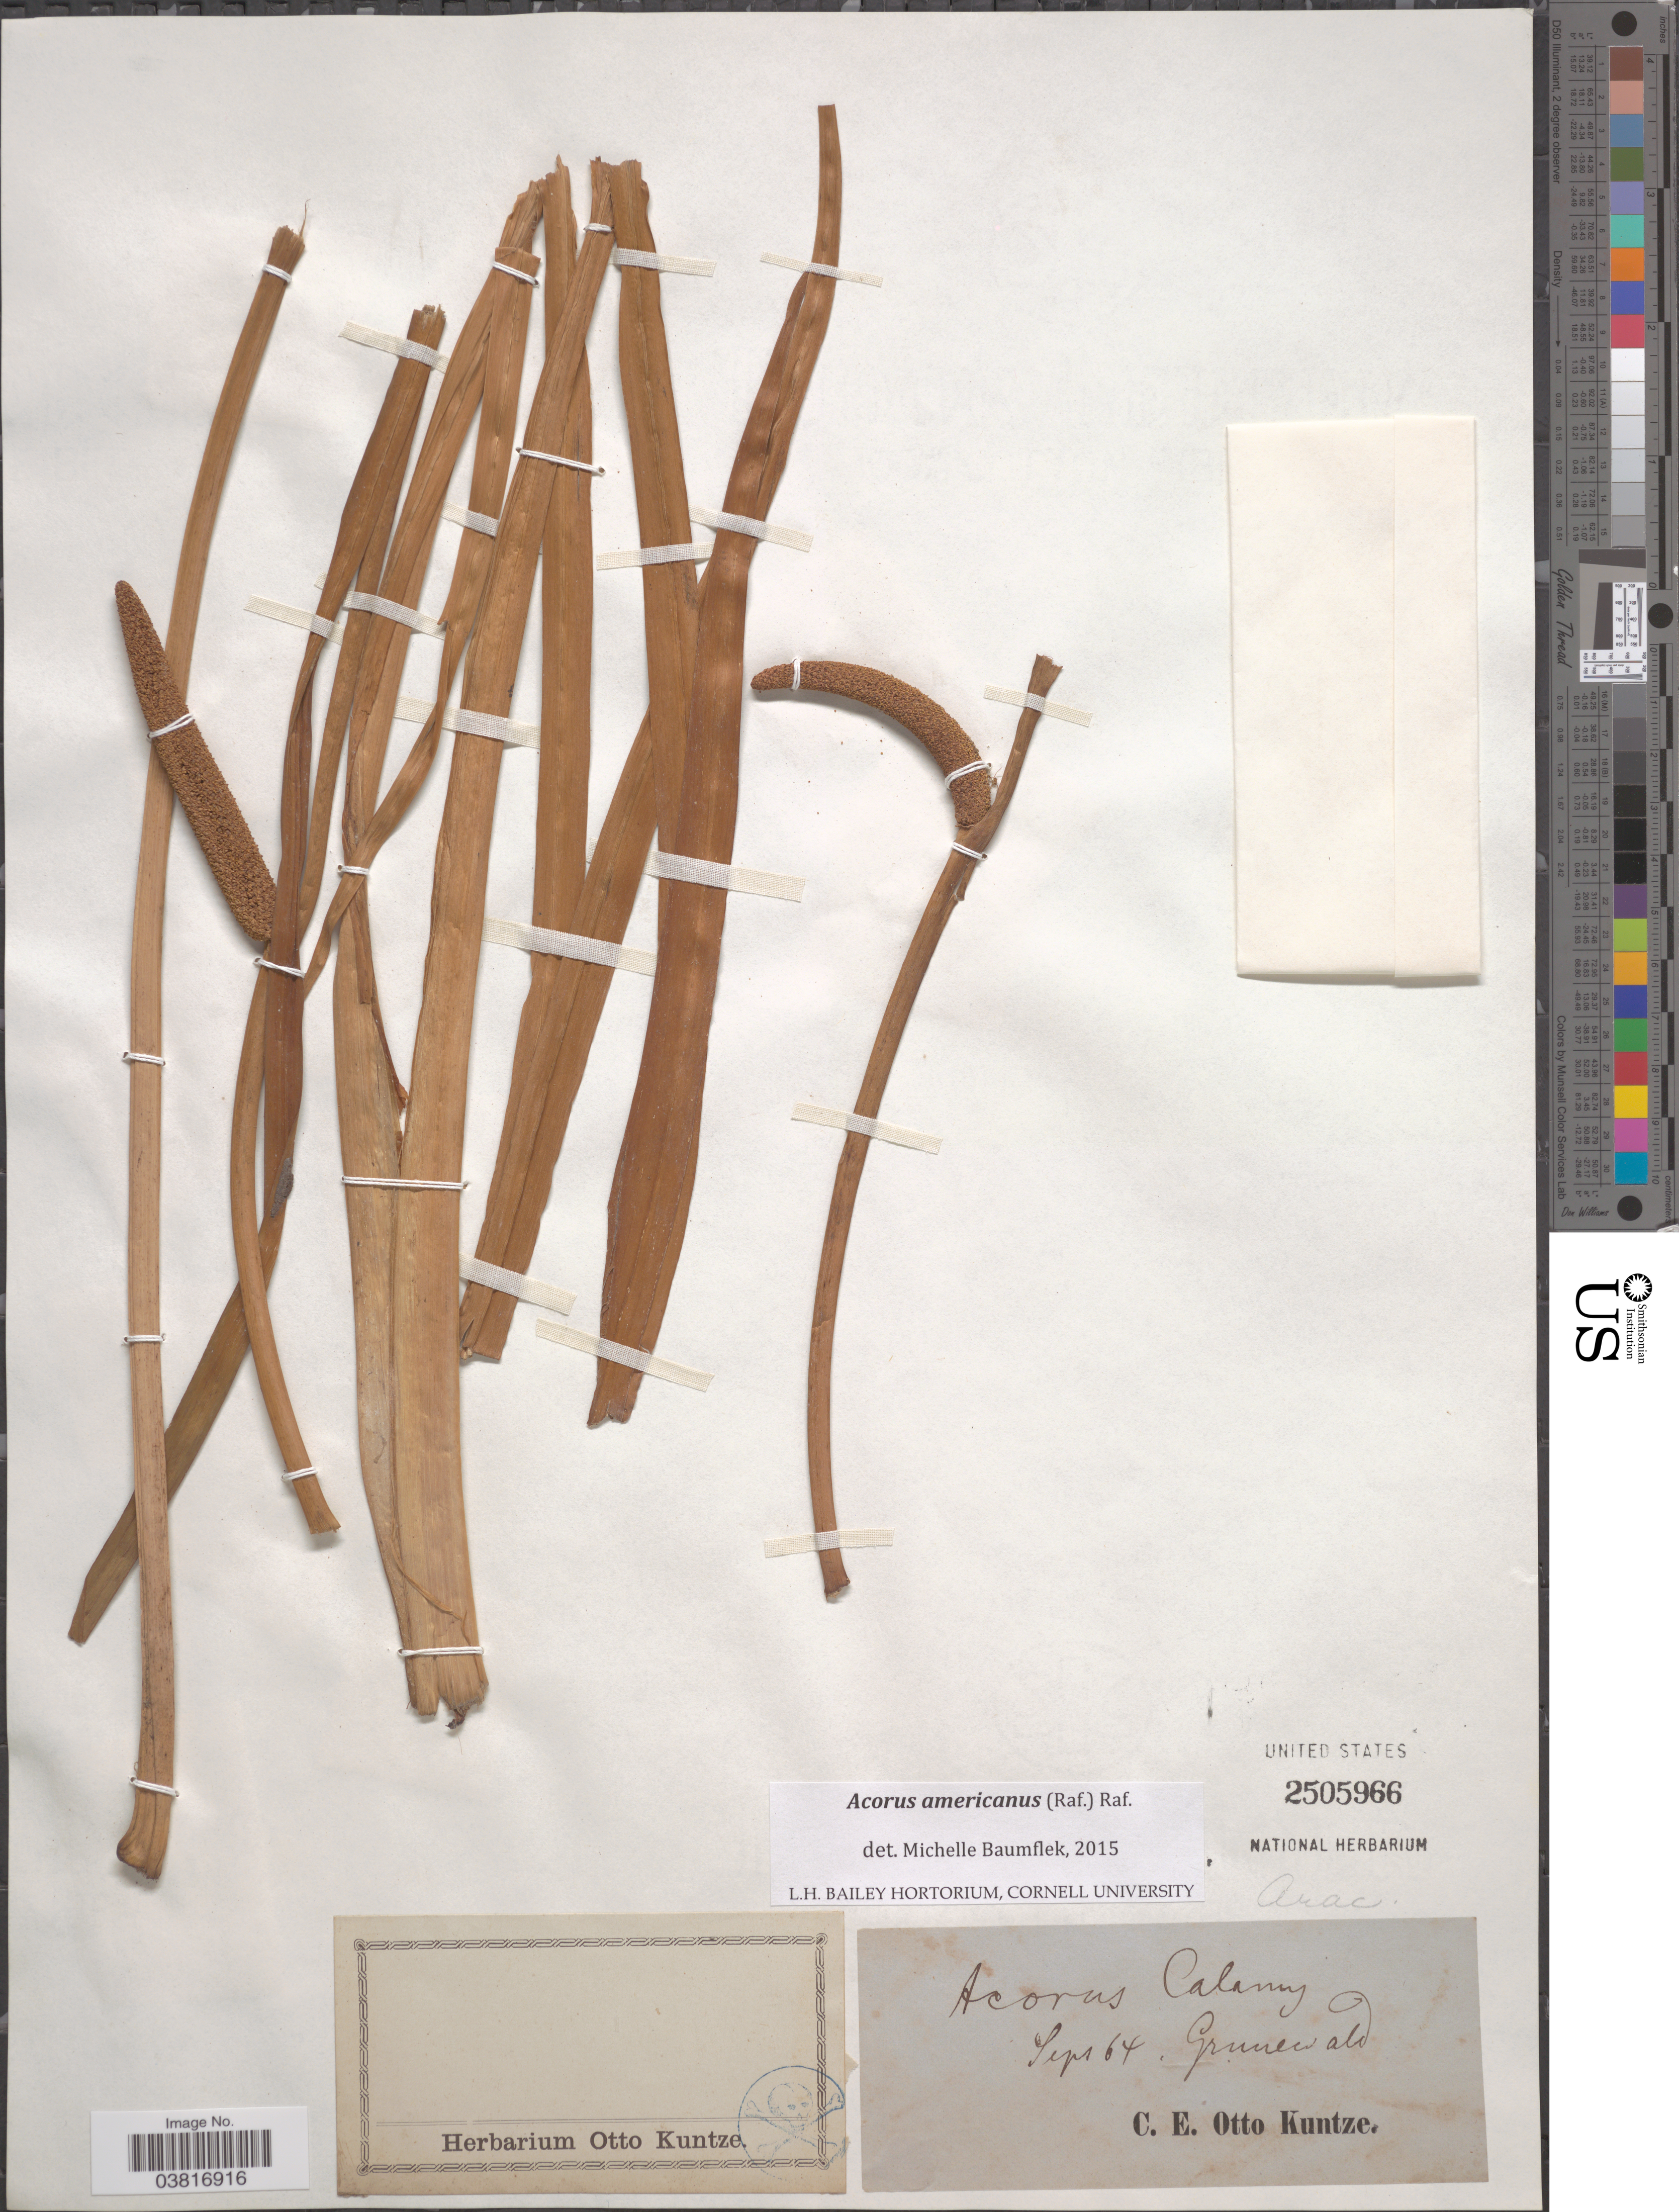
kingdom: Plantae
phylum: Tracheophyta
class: Liliopsida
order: Acorales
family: Acoraceae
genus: Acorus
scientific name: Acorus americanus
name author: (Raf.) Raf.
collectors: C.E.O. Kuntze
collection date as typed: Transcribed d/m/y: /9/64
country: Germany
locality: Grunewald.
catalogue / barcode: US 2505966